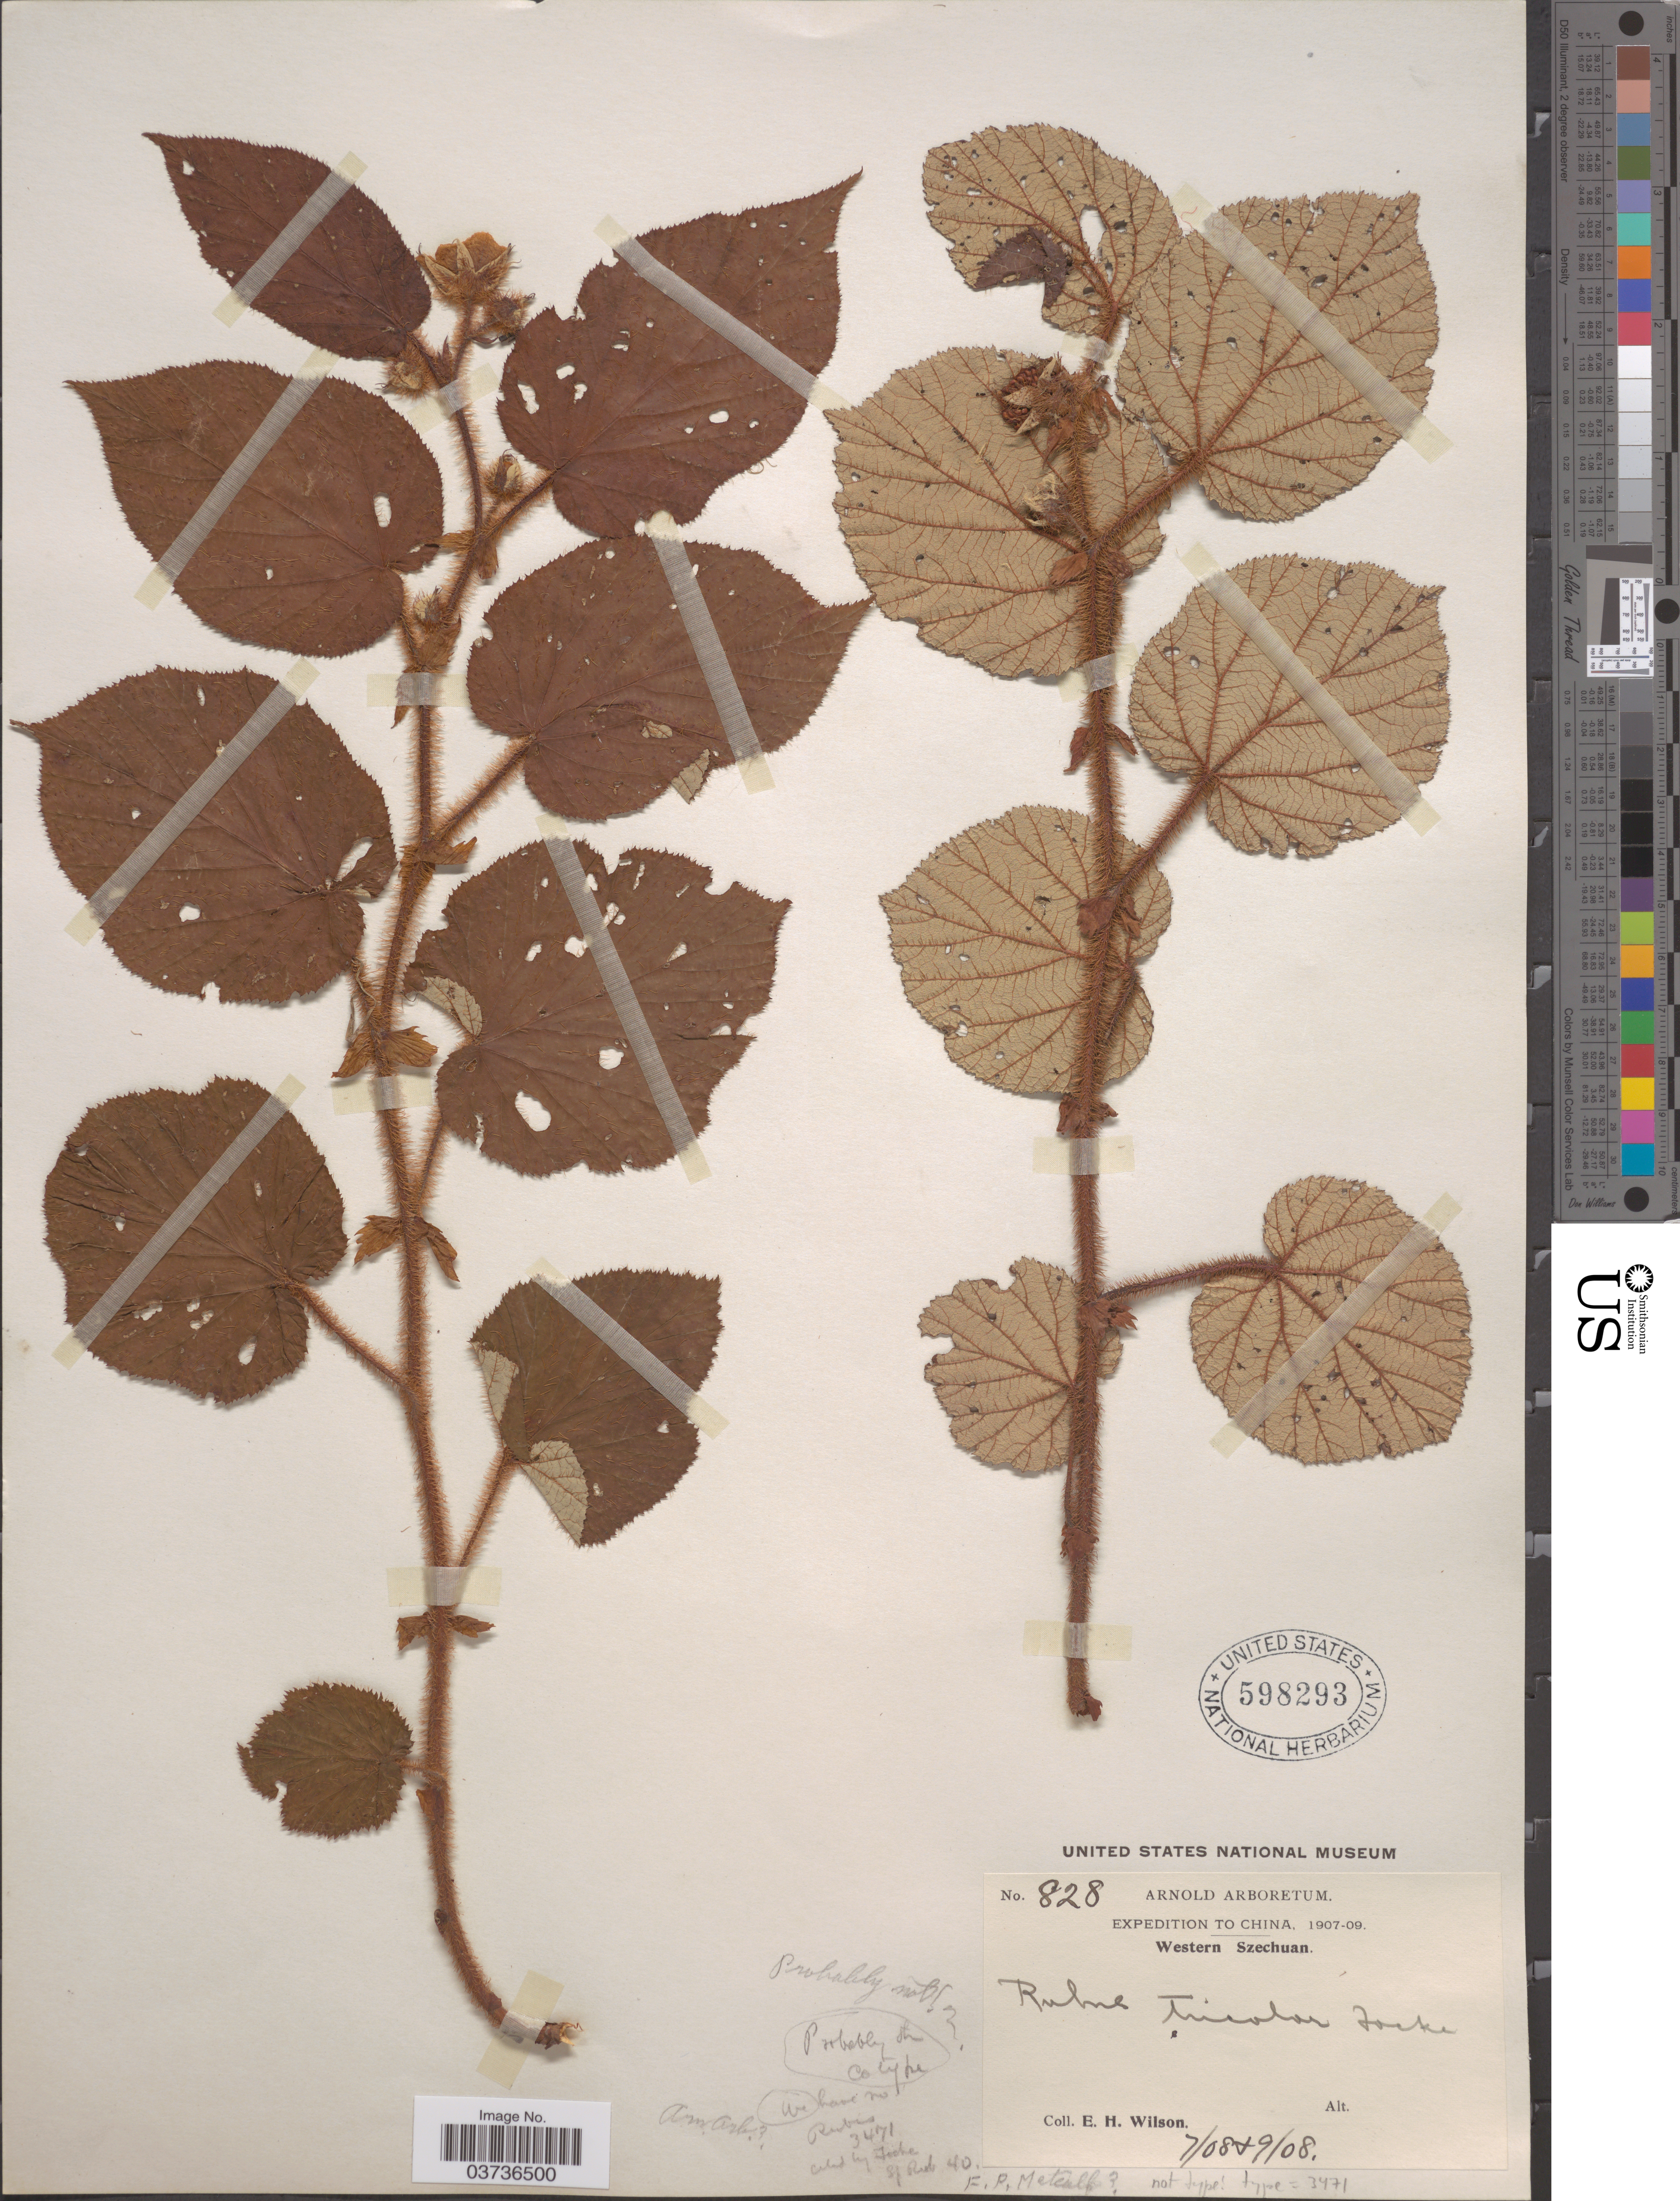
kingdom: Plantae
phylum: Tracheophyta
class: Magnoliopsida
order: Rosales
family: Rosaceae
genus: Rubus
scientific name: Rubus tricolor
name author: Focke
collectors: E. Wilson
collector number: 828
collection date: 1908-07/1908-09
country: China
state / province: Sichuan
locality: Western Szechuan.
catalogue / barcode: US 598293